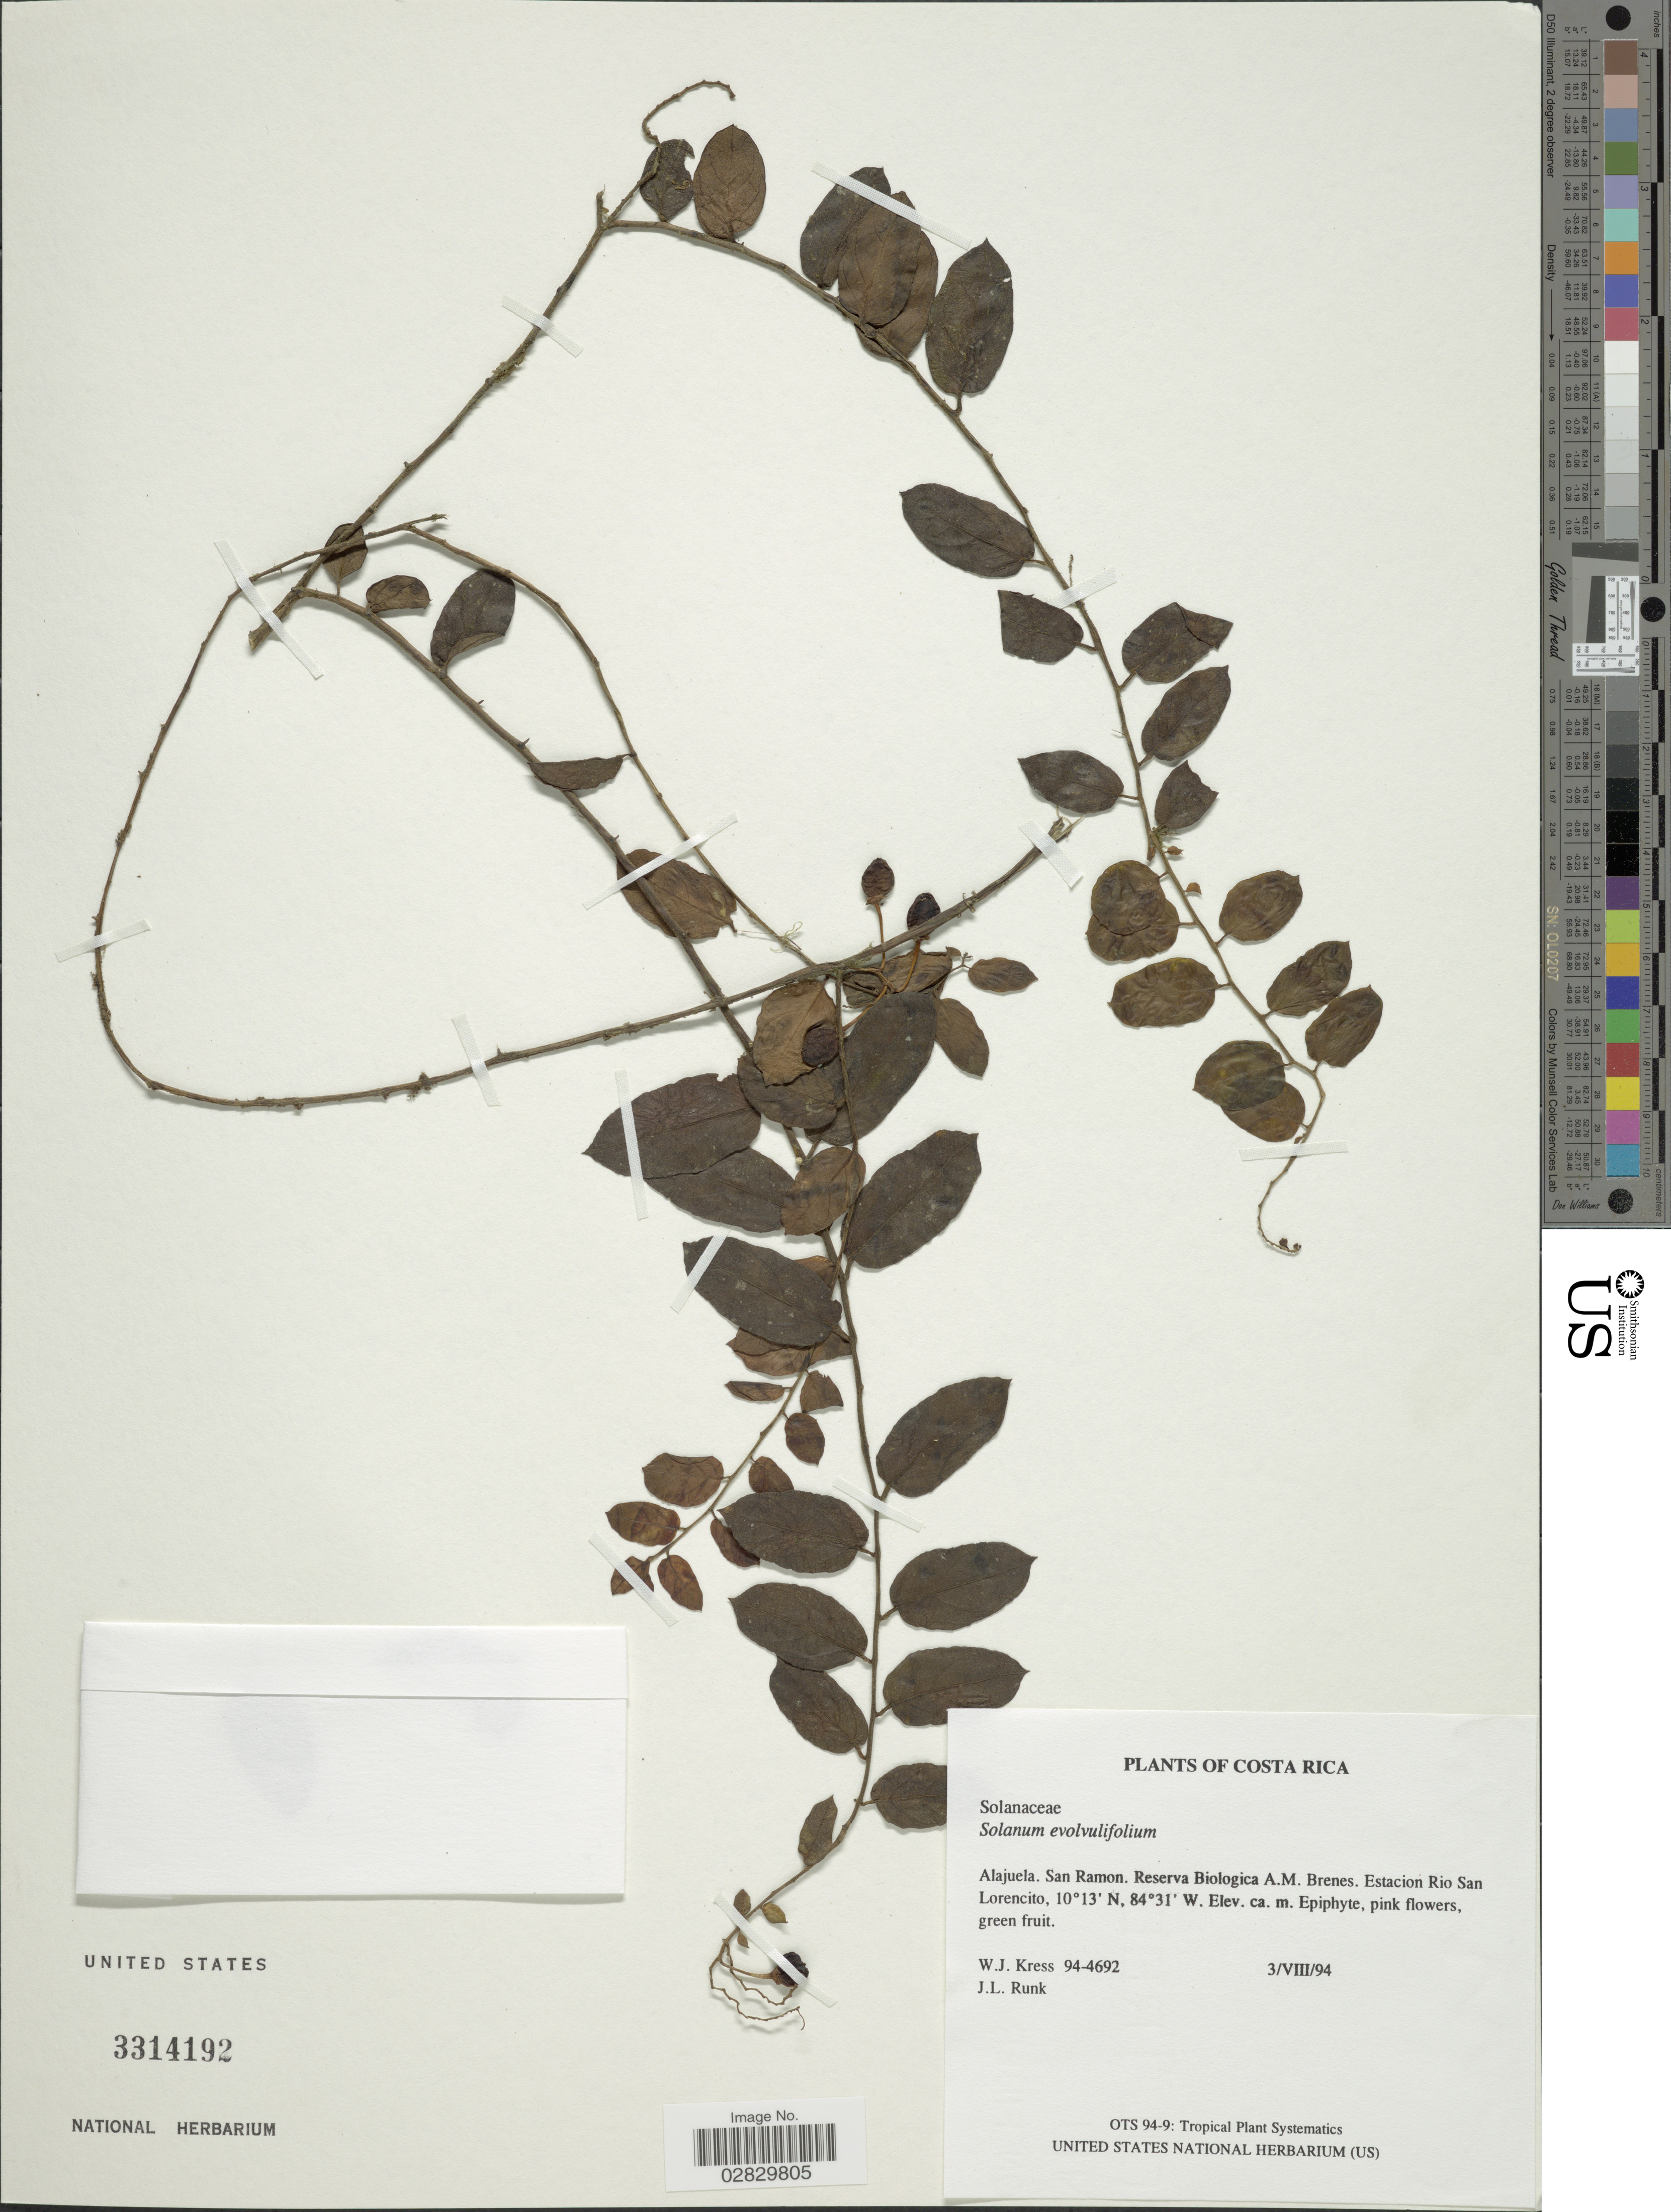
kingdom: Plantae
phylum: Tracheophyta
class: Magnoliopsida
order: Solanales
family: Solanaceae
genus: Solanum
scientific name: Solanum evolvulifolium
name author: Greenm. ex Donn. Sm.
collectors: W. J. Kress & Runk, J. L.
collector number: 94-4692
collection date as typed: Transcribed d/m/y: 3/8/94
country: Costa Rica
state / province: Alajuela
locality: San Ramon, Reserva Biologica A. M. Brenes, Estacion Rio San Lorencito.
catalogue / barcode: US 3314192